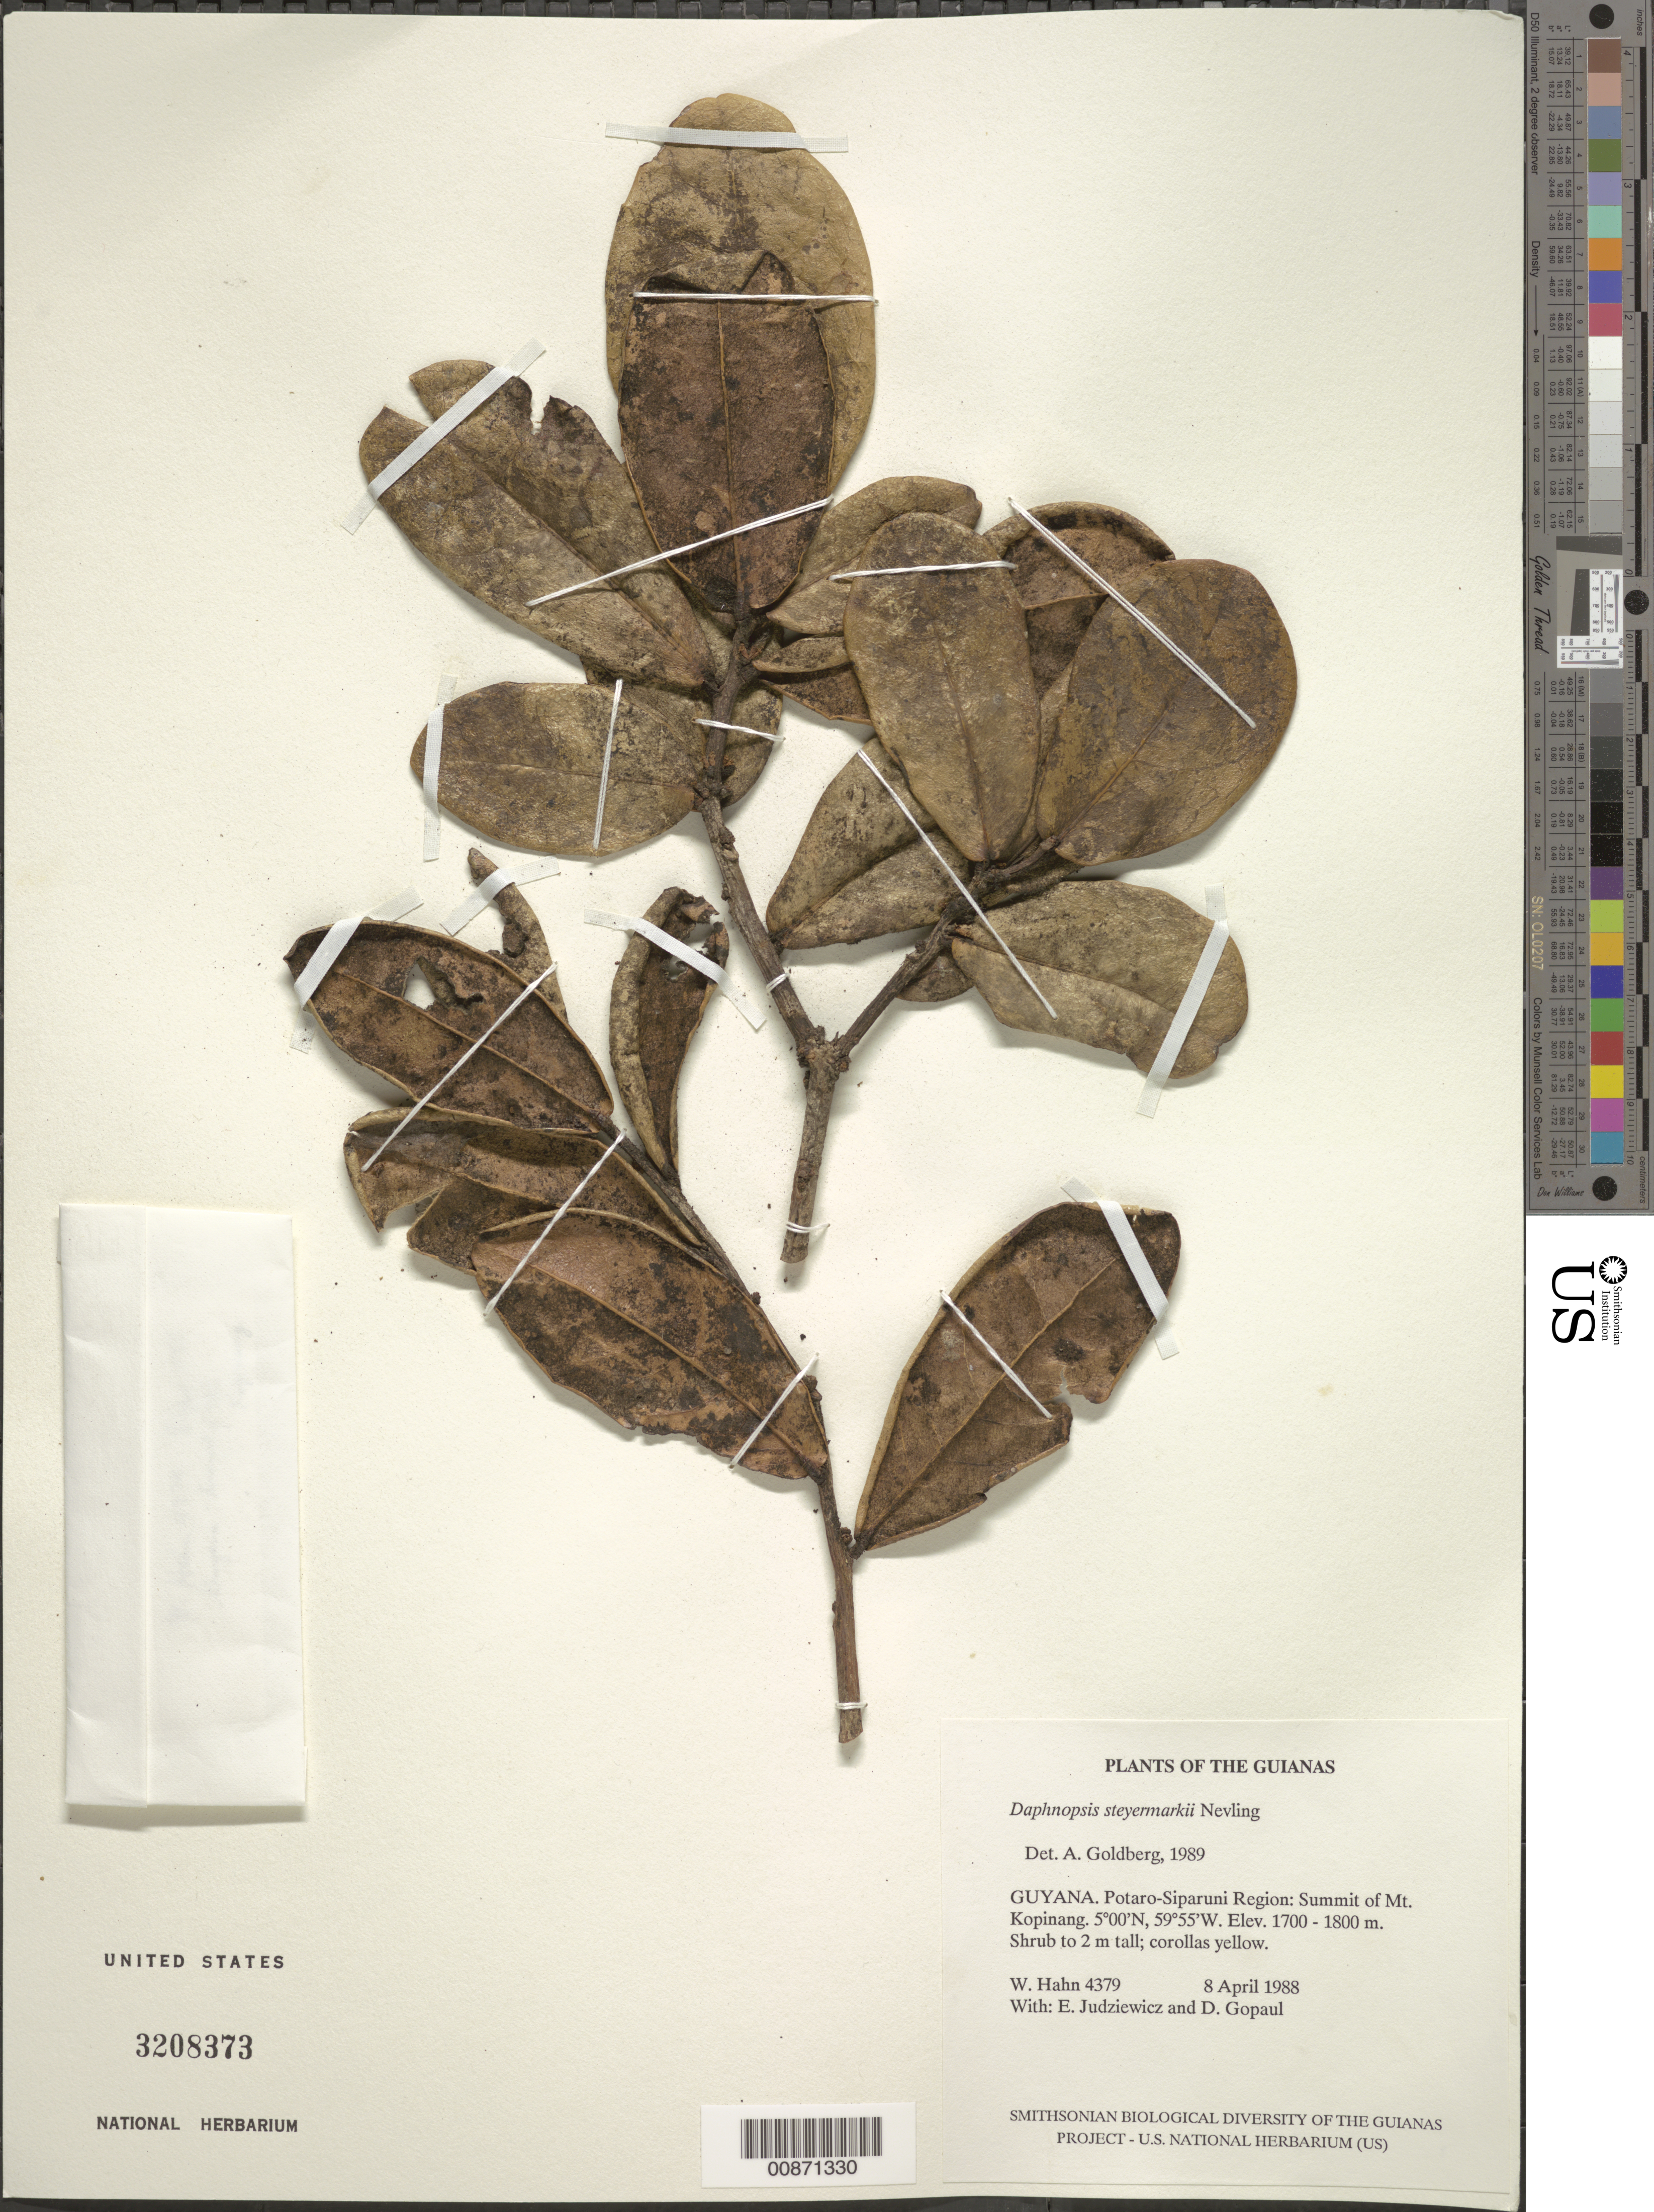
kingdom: Plantae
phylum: Tracheophyta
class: Magnoliopsida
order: Malvales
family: Thymelaeaceae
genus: Daphnopsis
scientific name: Daphnopsis steyermarkii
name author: Nevling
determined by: Goldberg, Aaron, (US), NMNH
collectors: W. Hahn, E. J. Judziewicz & D. Gopaul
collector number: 4379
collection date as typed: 8 April 1988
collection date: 1988-04-08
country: Guyana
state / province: Potaro-Siparuni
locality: Summit of Mt. Kopinang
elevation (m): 1700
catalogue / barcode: US 3208373